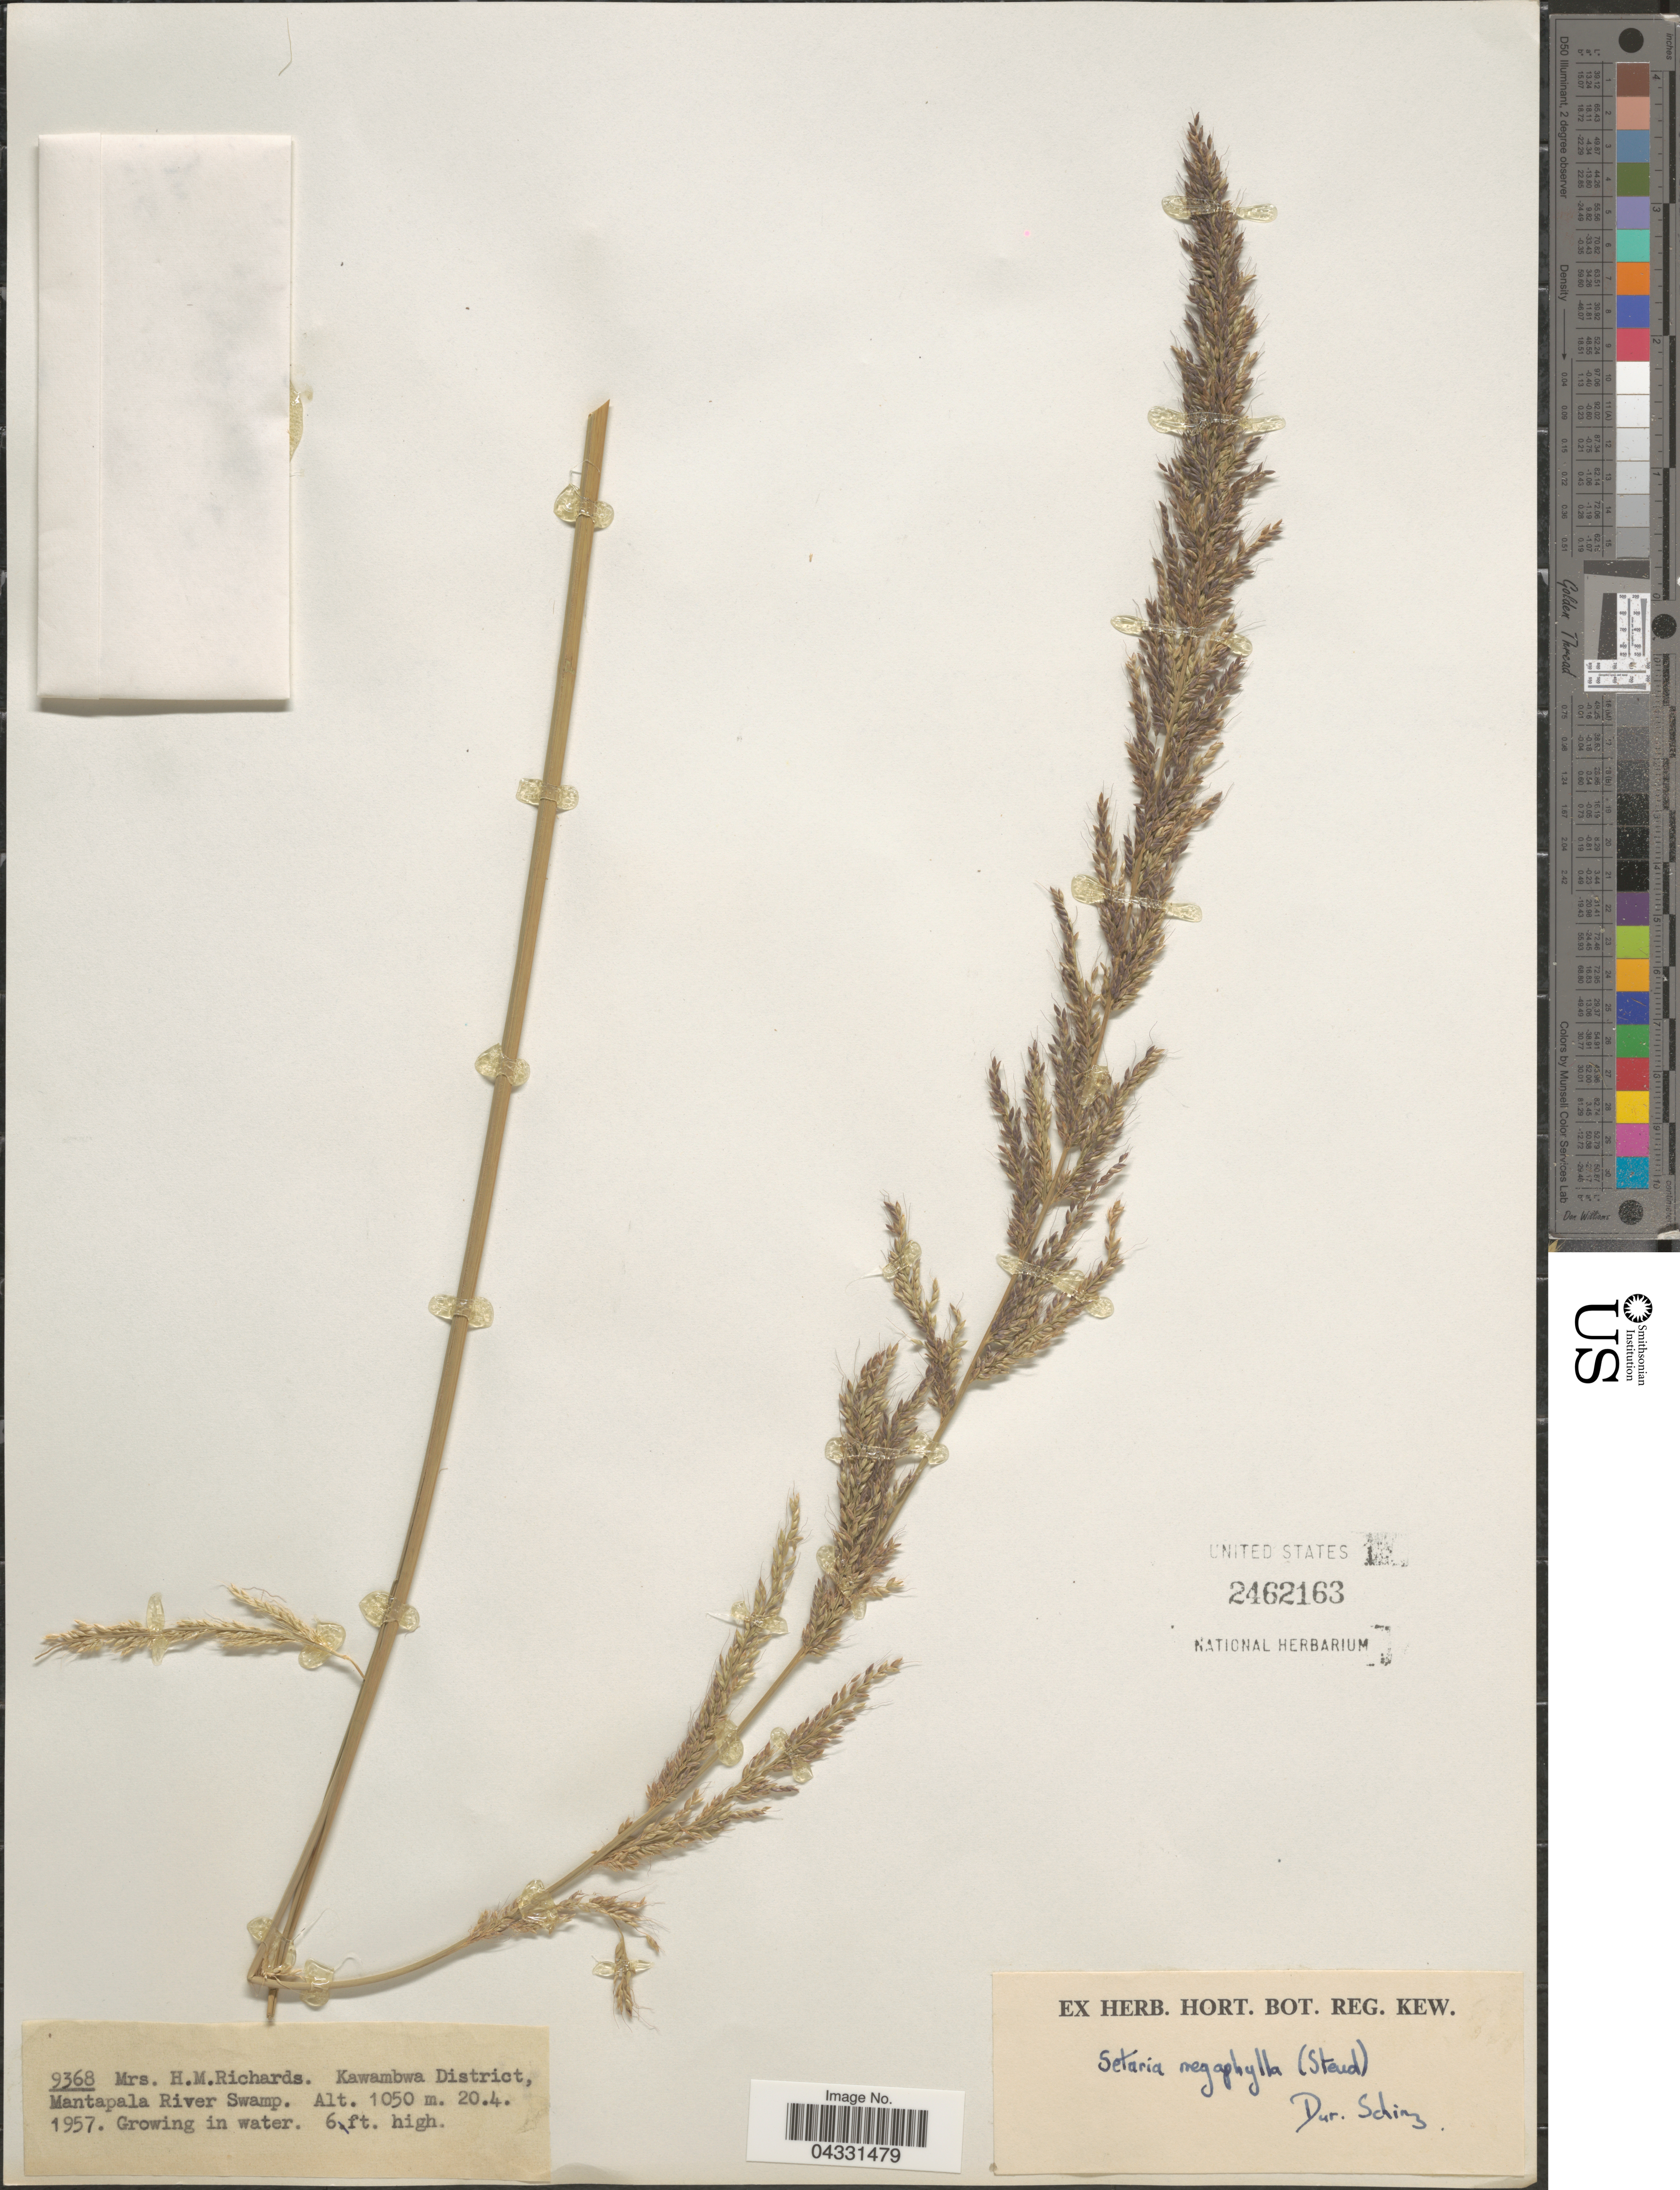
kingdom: Plantae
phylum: Tracheophyta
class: Liliopsida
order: Poales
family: Poaceae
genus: Setaria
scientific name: Setaria megaphylla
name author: (Steud.) Durieu & Schinz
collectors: H. Richards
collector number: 9368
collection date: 1957-04-20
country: Zambia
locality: Kawambwa District, Mantapala River Swamp.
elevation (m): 1050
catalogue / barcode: US 2462163